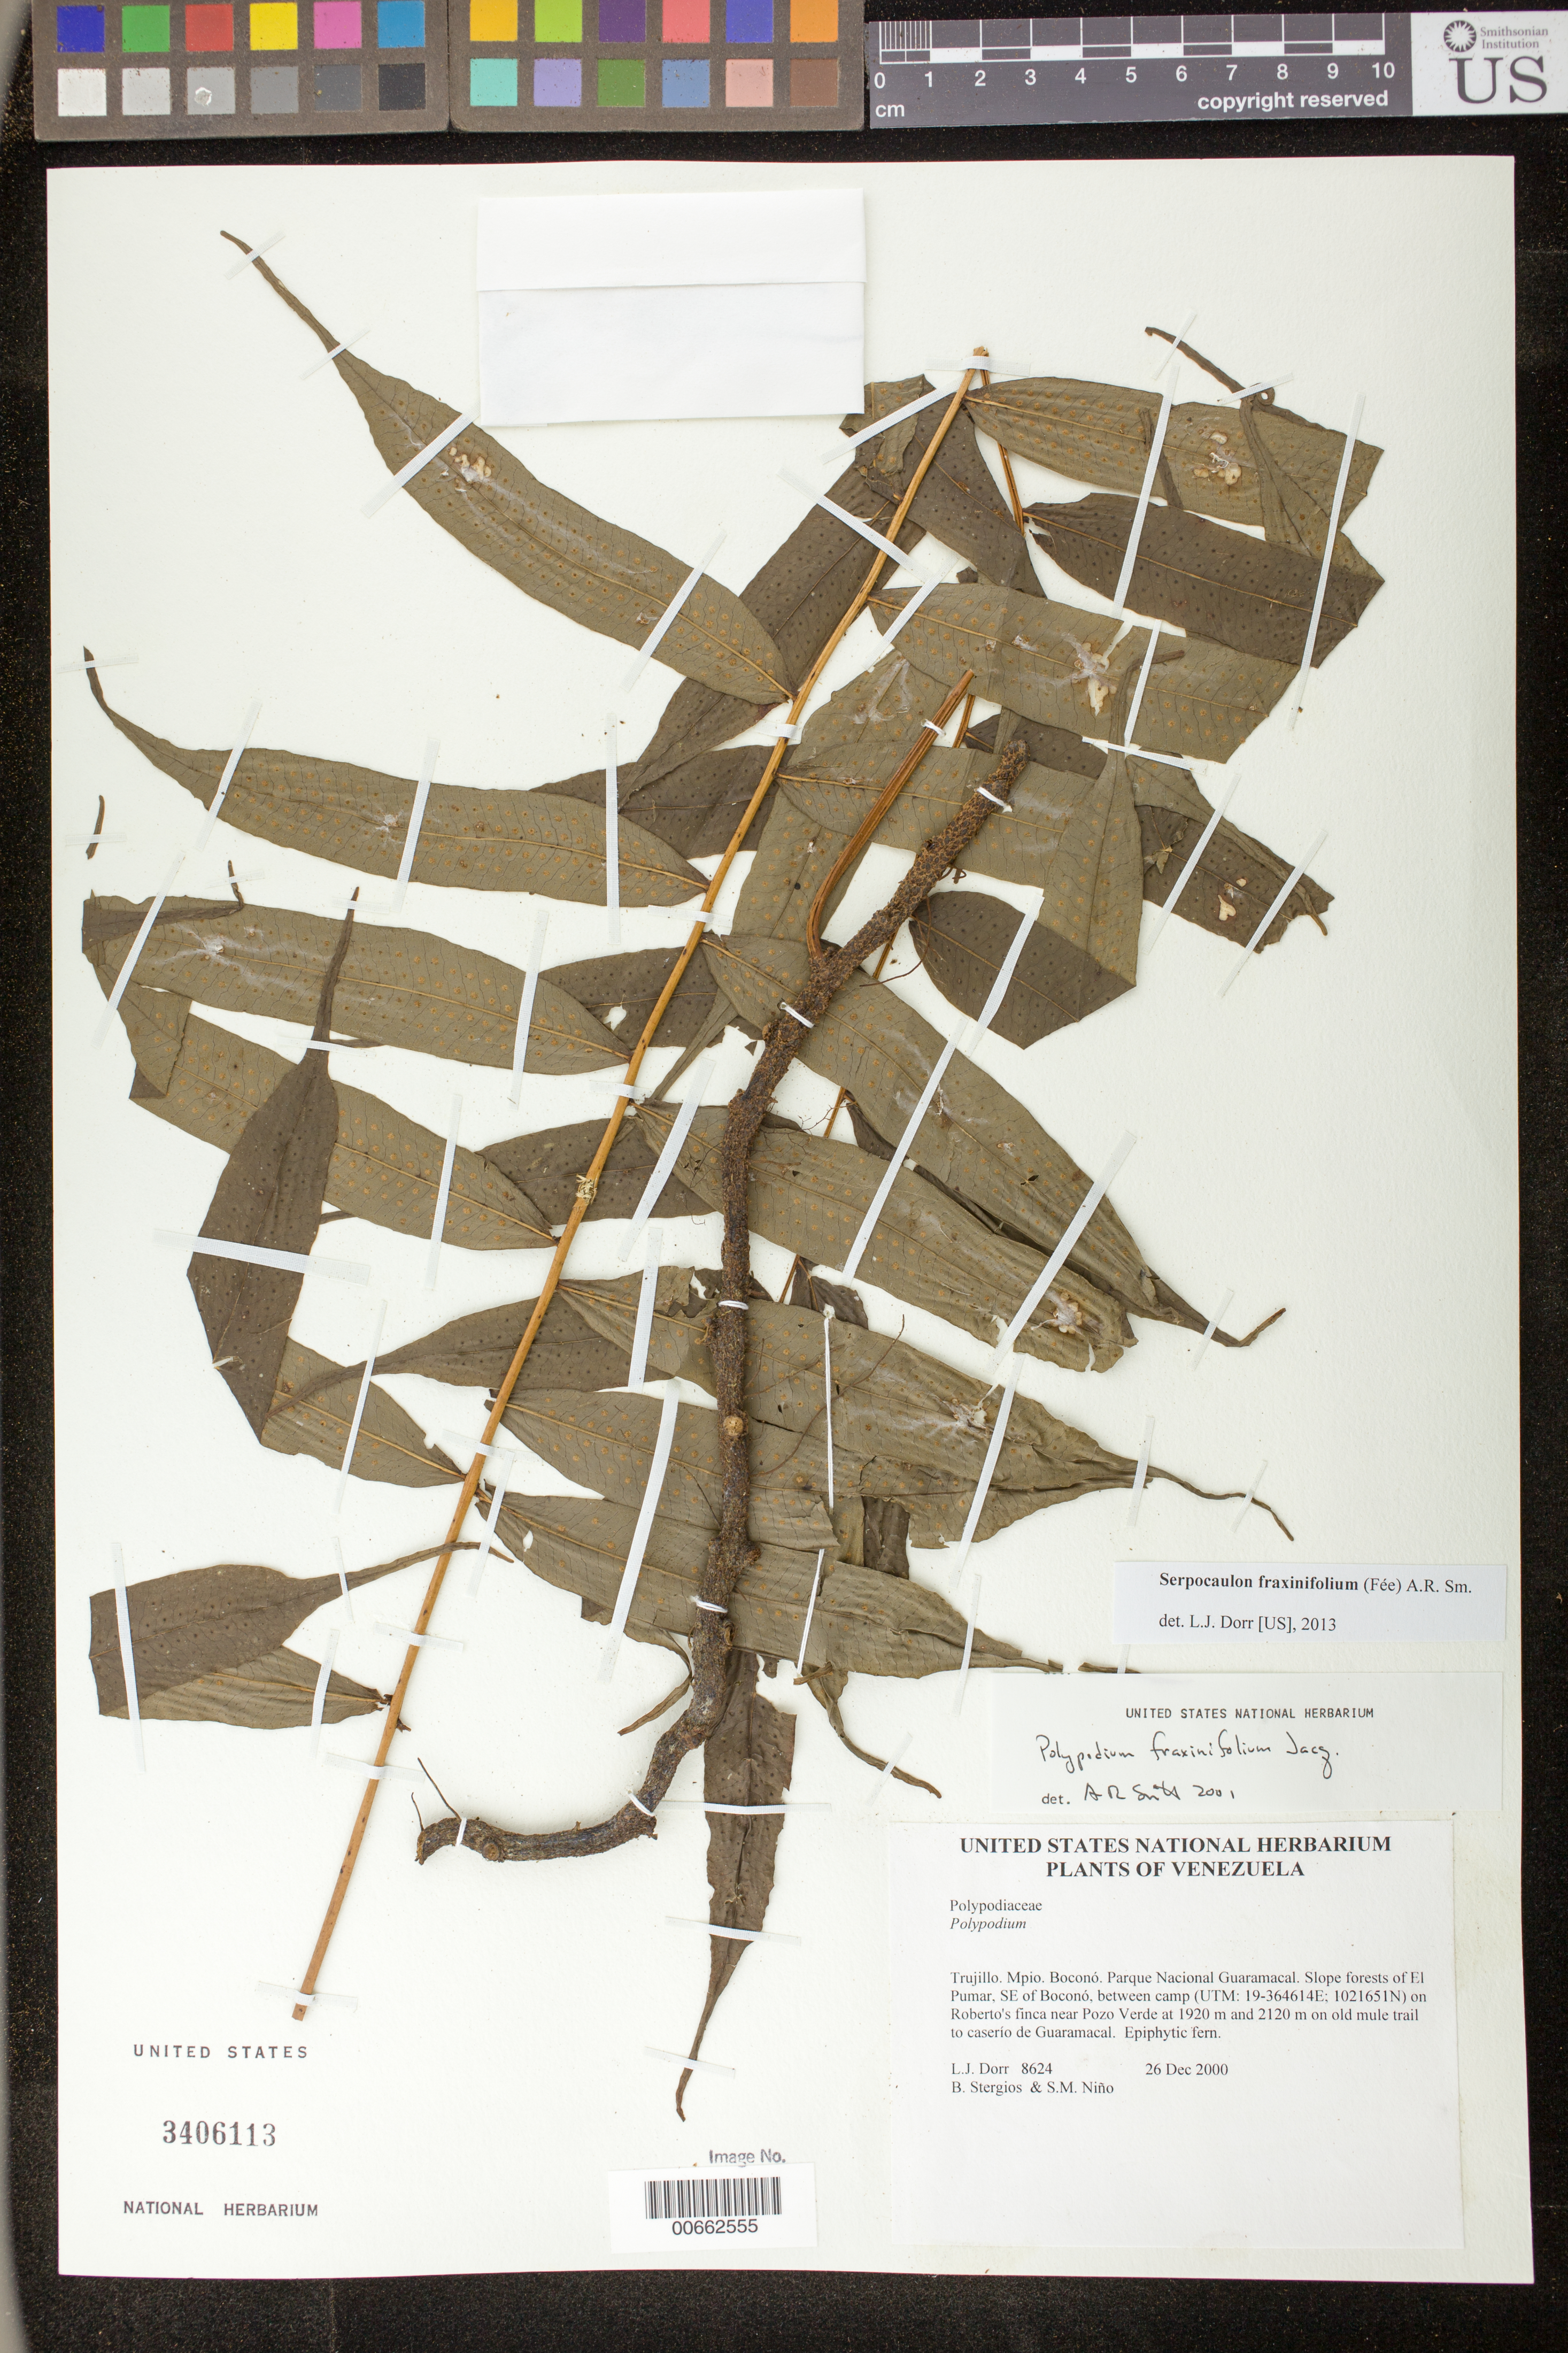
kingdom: Plantae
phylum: Tracheophyta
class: Polypodiopsida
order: Polypodiales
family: Polypodiaceae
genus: Serpocaulon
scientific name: Serpocaulon fraxinifolium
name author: (Jacq.) A.R. Sm.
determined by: Dorr, L. J., (BOT), Smithsonian Institution - National Museum of Natural History (UNITED STATES)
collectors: L. J. Dorr, B. G. Stergios & S. M. Niño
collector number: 8624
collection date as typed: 26 Dec 2000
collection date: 2000-12-26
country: Venezuela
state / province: Trujillo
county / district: Boconó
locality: Parque Nacional Guaramacal. El Pumar, SE of Boconó, between camp on Roberto's finca near Pozo Verde at 1920 m and 2120 m on old mule trail to caserío de Guaramacal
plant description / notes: PORT, UC, US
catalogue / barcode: US 3406113